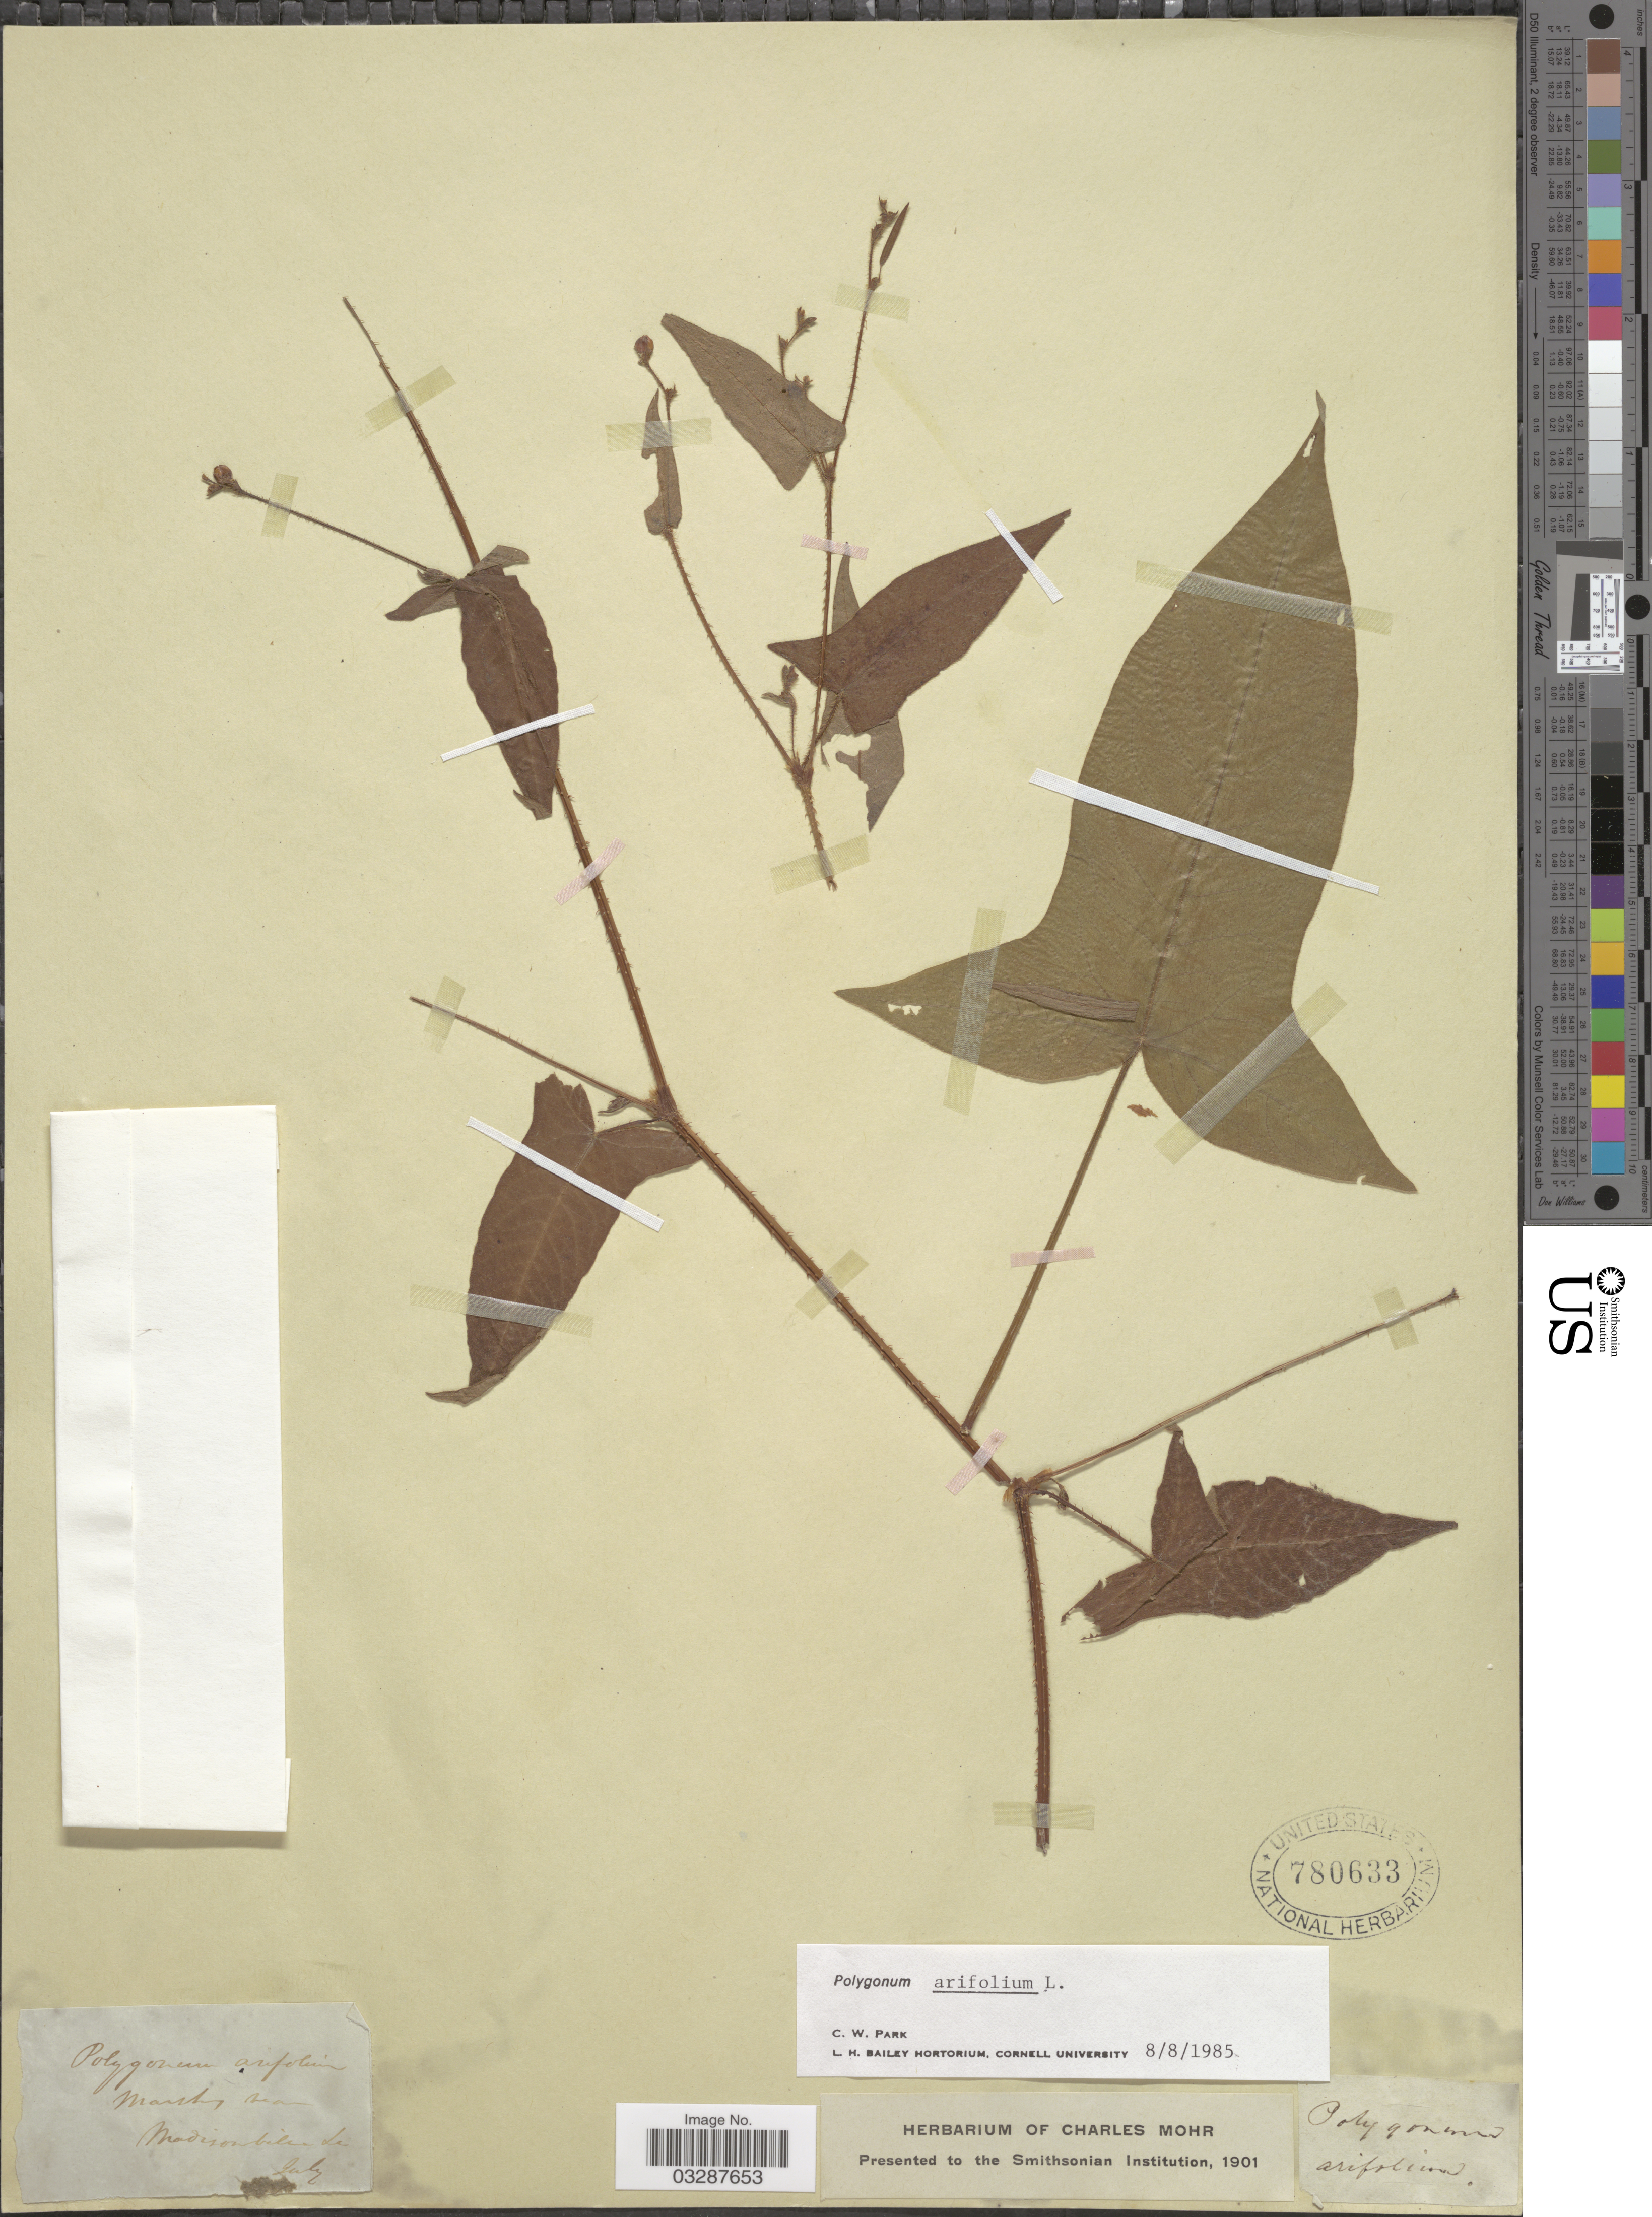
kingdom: Plantae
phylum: Tracheophyta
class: Magnoliopsida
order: Caryophyllales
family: Polygonaceae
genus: Persicaria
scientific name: Persicaria arifolia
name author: (L.) Haraldson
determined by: Atha, D. E.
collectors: ex herb. Charles Mohr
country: United States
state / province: Louisiana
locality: Near Madisonville.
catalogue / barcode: US 780633